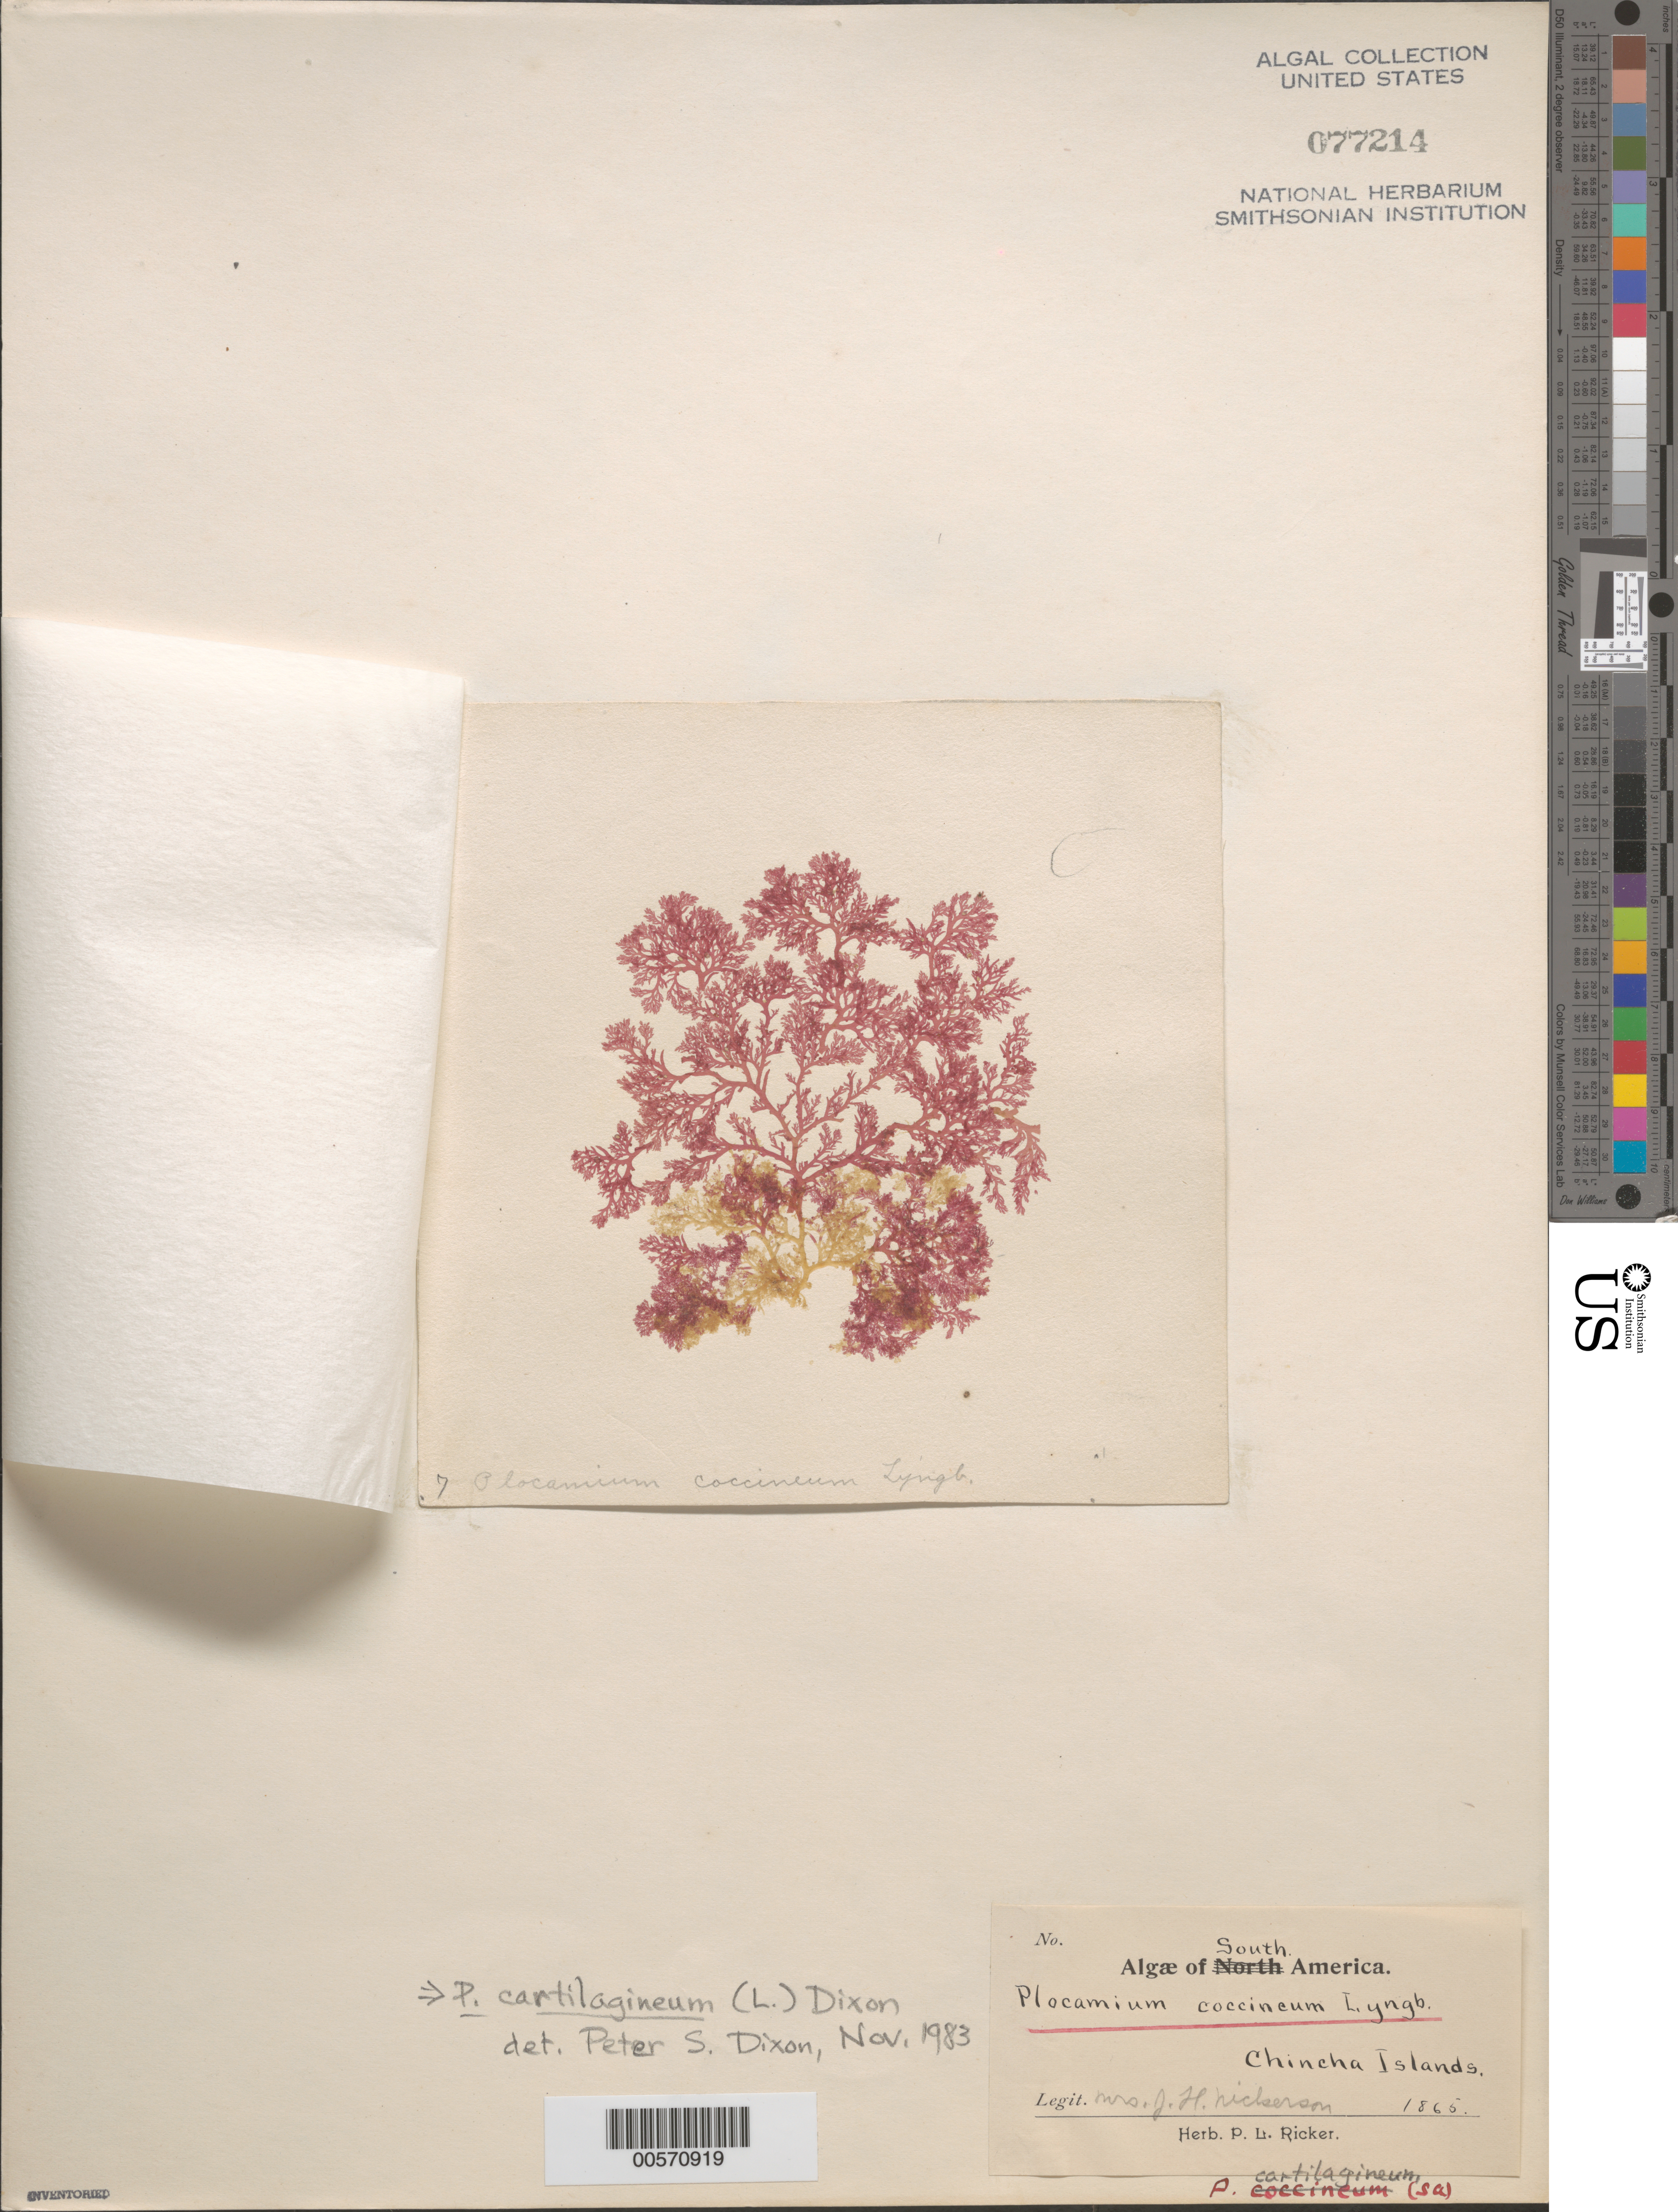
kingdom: Plantae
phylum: Rhodophyta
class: Florideophyceae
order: Plocamiales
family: Plocamiaceae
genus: Plocamium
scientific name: Plocamium cartilagineum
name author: (L.) P.S. Dixon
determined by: Dixon, P. S.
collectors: M. Nickerson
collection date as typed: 1865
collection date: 1865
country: Peru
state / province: Ica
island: Islas de Chincha (Chincha Islands)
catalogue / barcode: US 77214